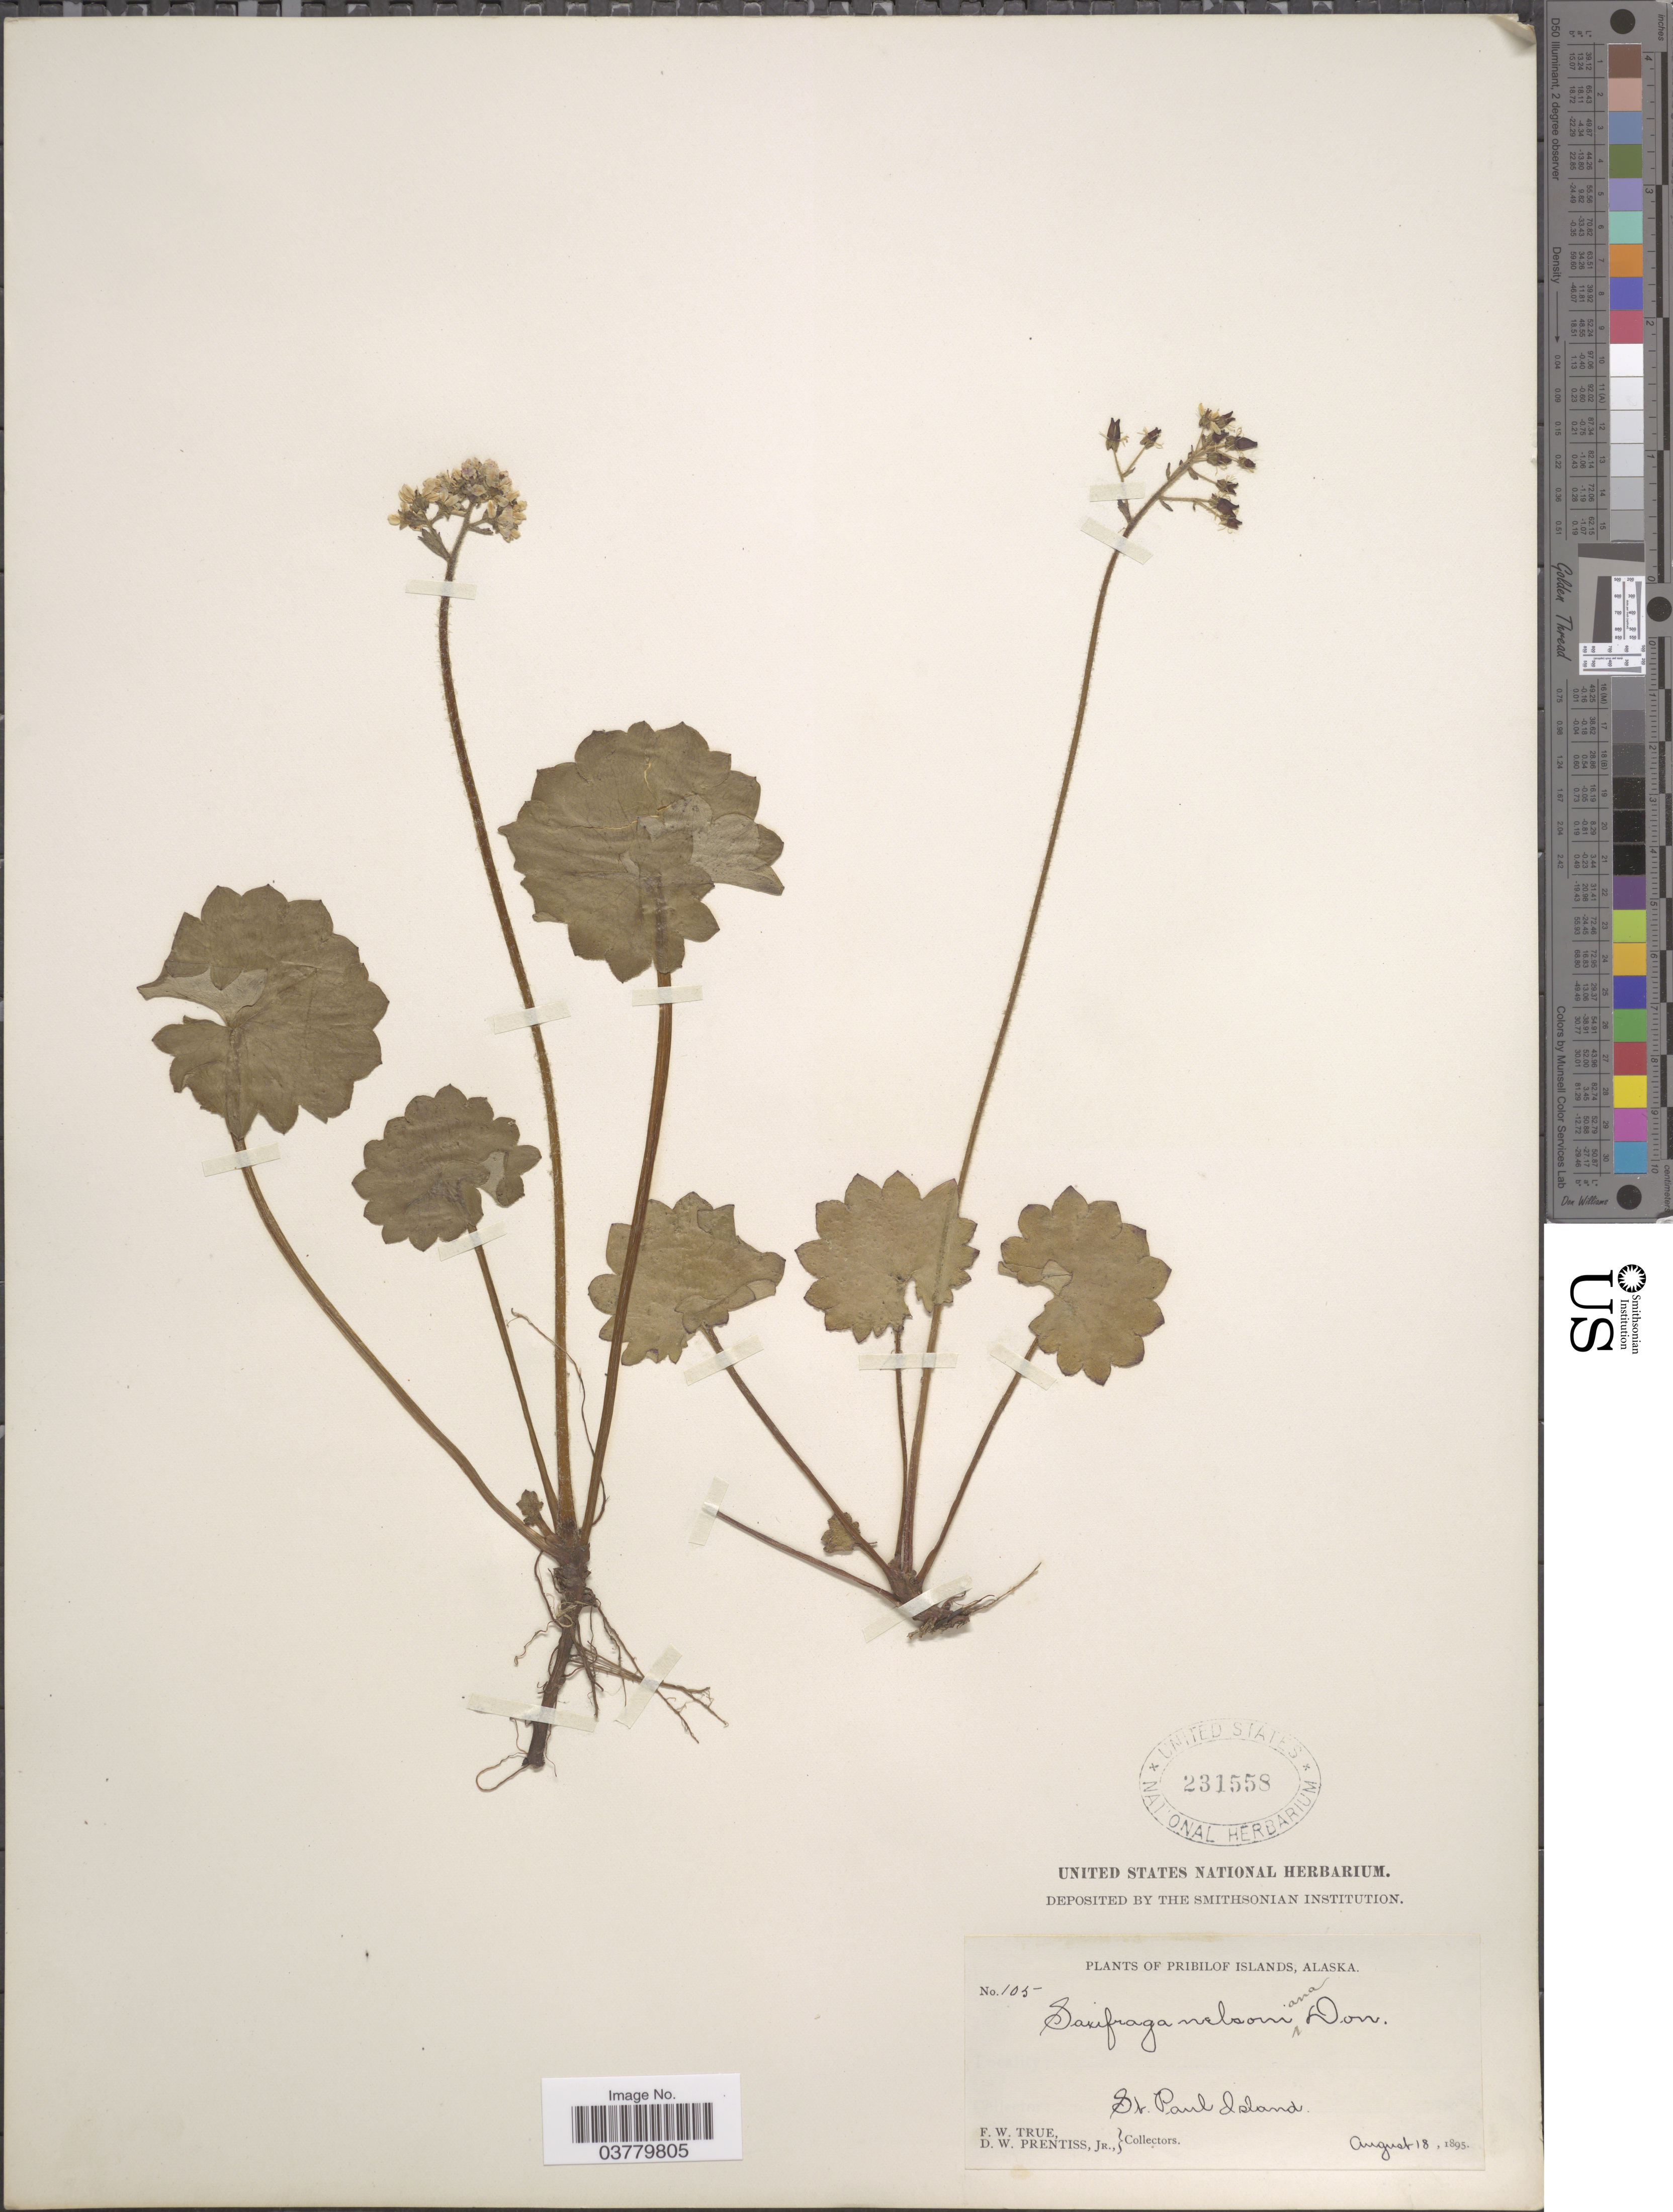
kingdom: Plantae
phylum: Tracheophyta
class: Magnoliopsida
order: Saxifragales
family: Saxifragaceae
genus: Micranthes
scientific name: Micranthes nelsoniana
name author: (D. Don) Small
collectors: F. True & D. Prentiss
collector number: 105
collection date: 1895-08-18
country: United States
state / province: Alaska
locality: Pribilof Islands. St. Paul Island.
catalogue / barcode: US 231558